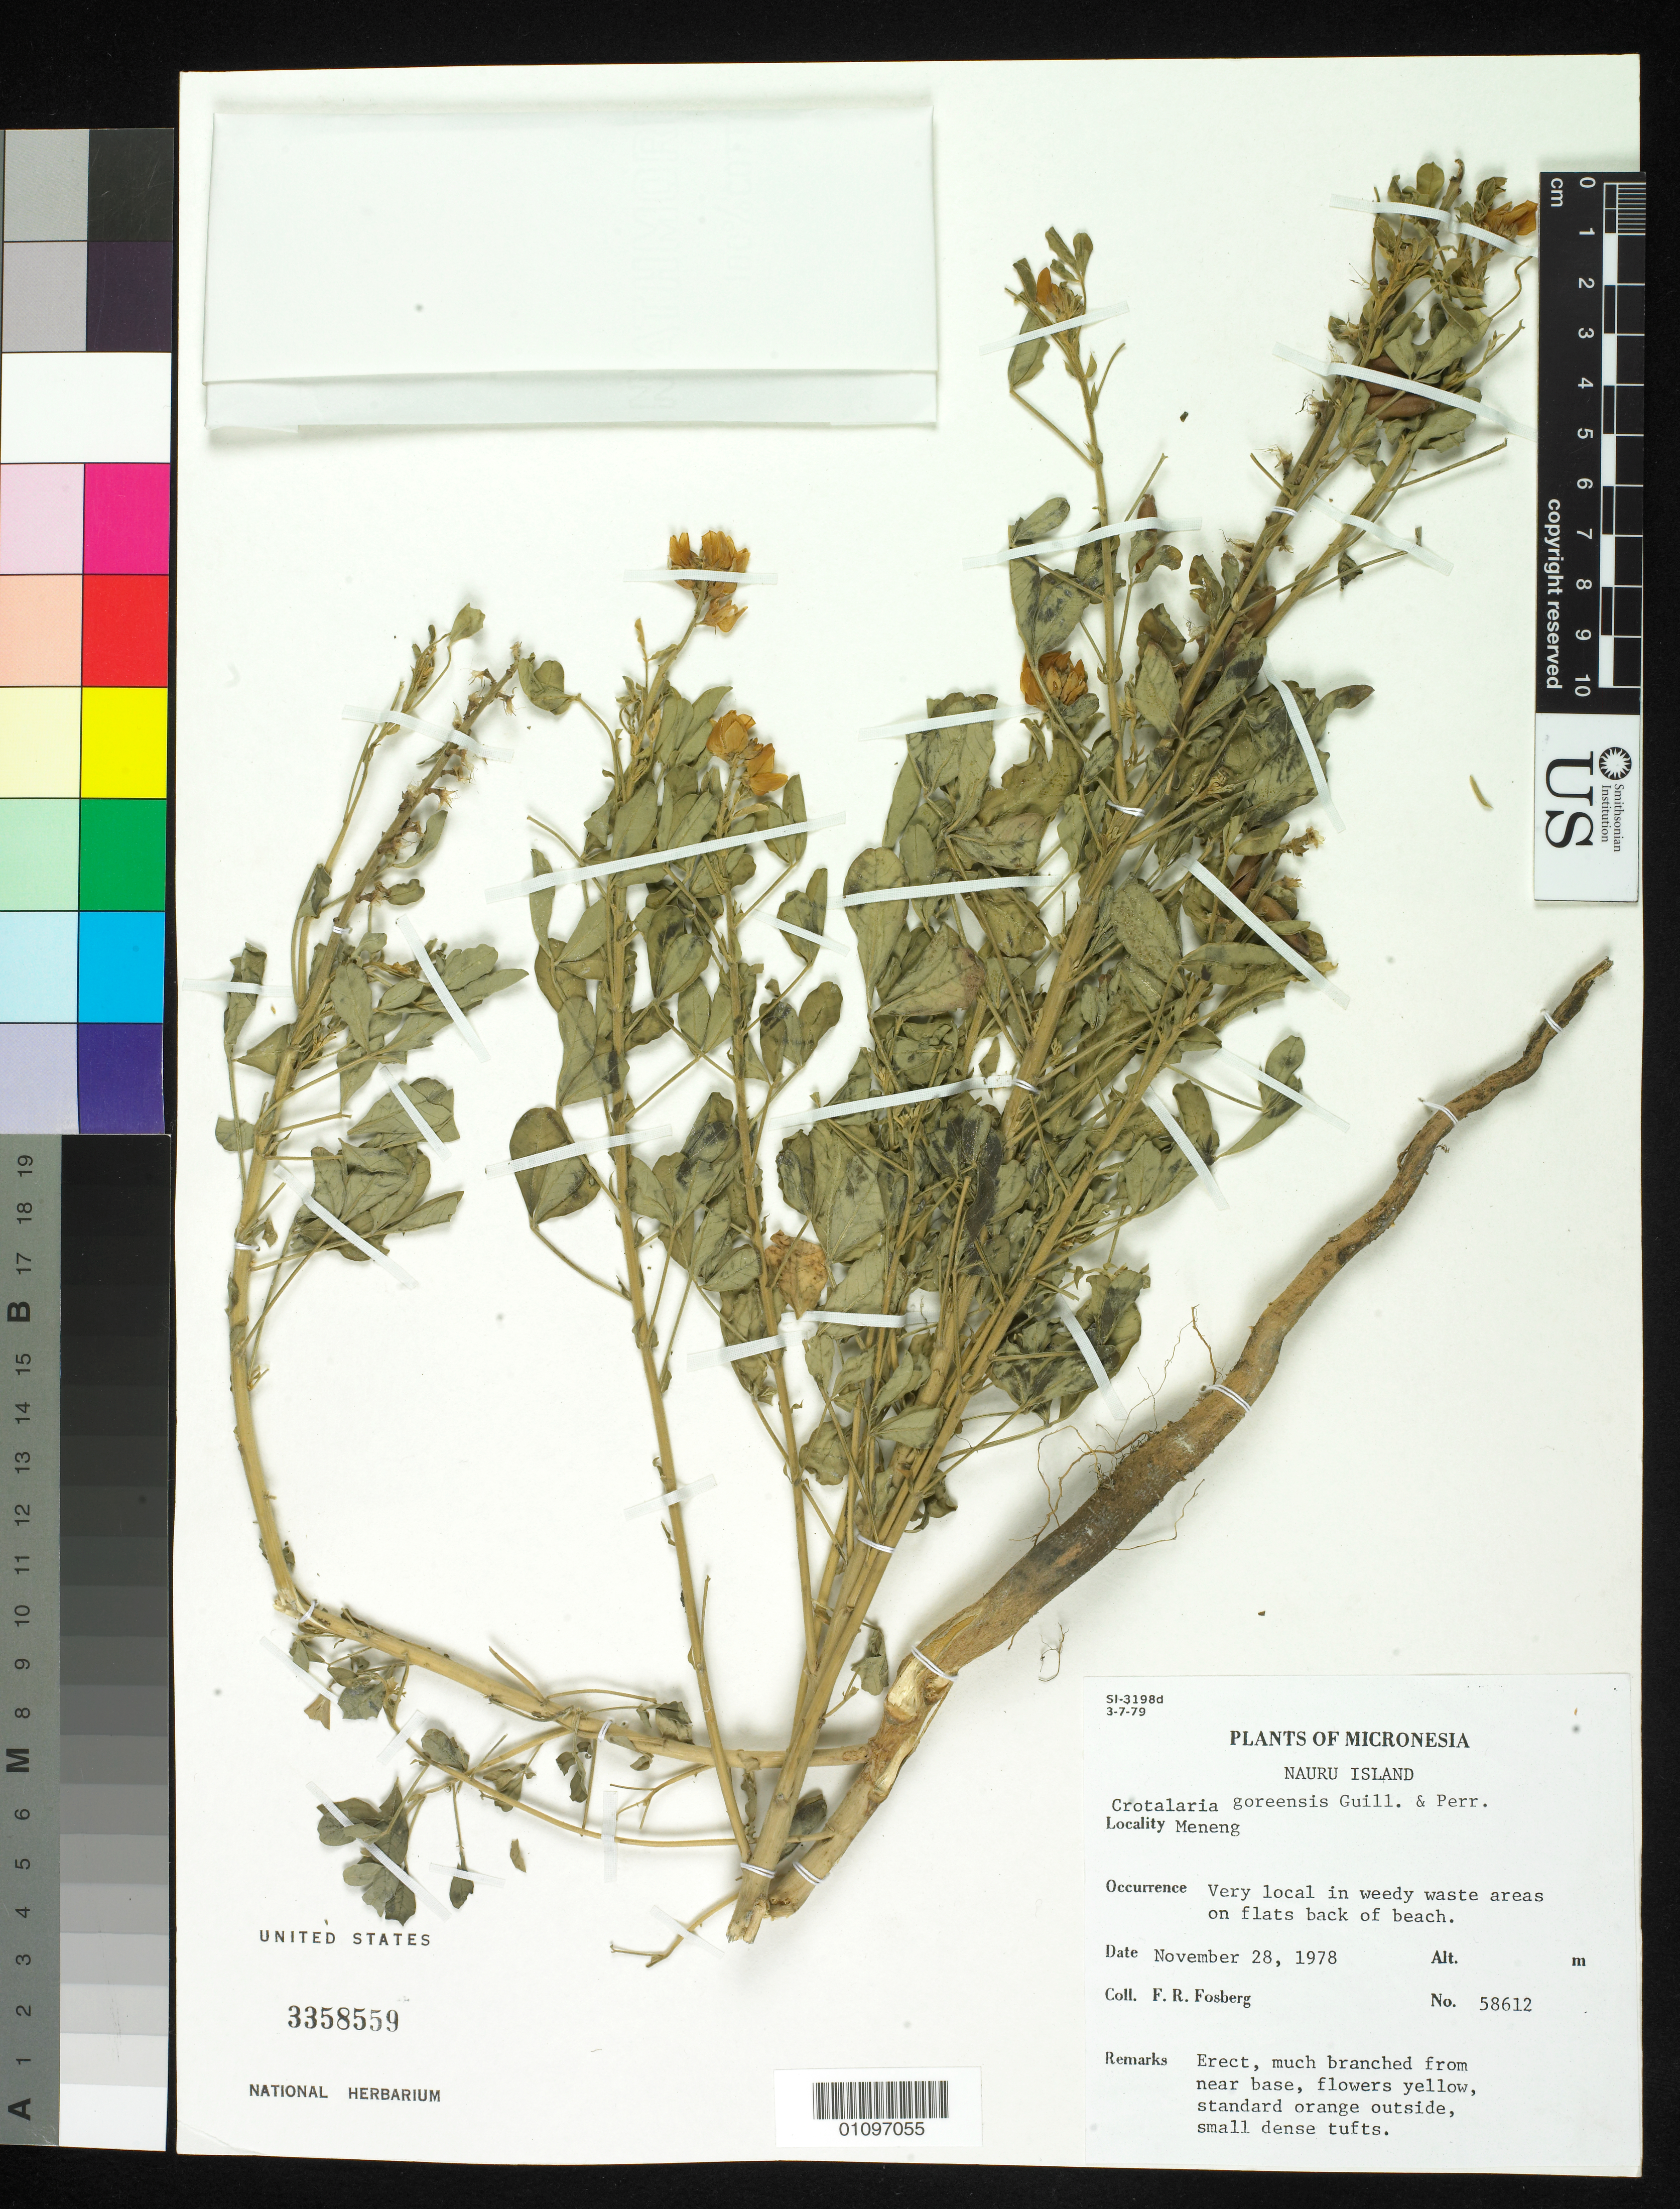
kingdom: Plantae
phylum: Tracheophyta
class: Magnoliopsida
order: Fabales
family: Fabaceae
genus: Crotalaria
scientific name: Crotalaria goreensis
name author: Guill. & Perr.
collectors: F. R. Fosberg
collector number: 58612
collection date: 1978-11-28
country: Nauru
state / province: Meneng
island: Nauru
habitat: Local in weedy waste areas on fla tbacks of beach.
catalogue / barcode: US 3358559